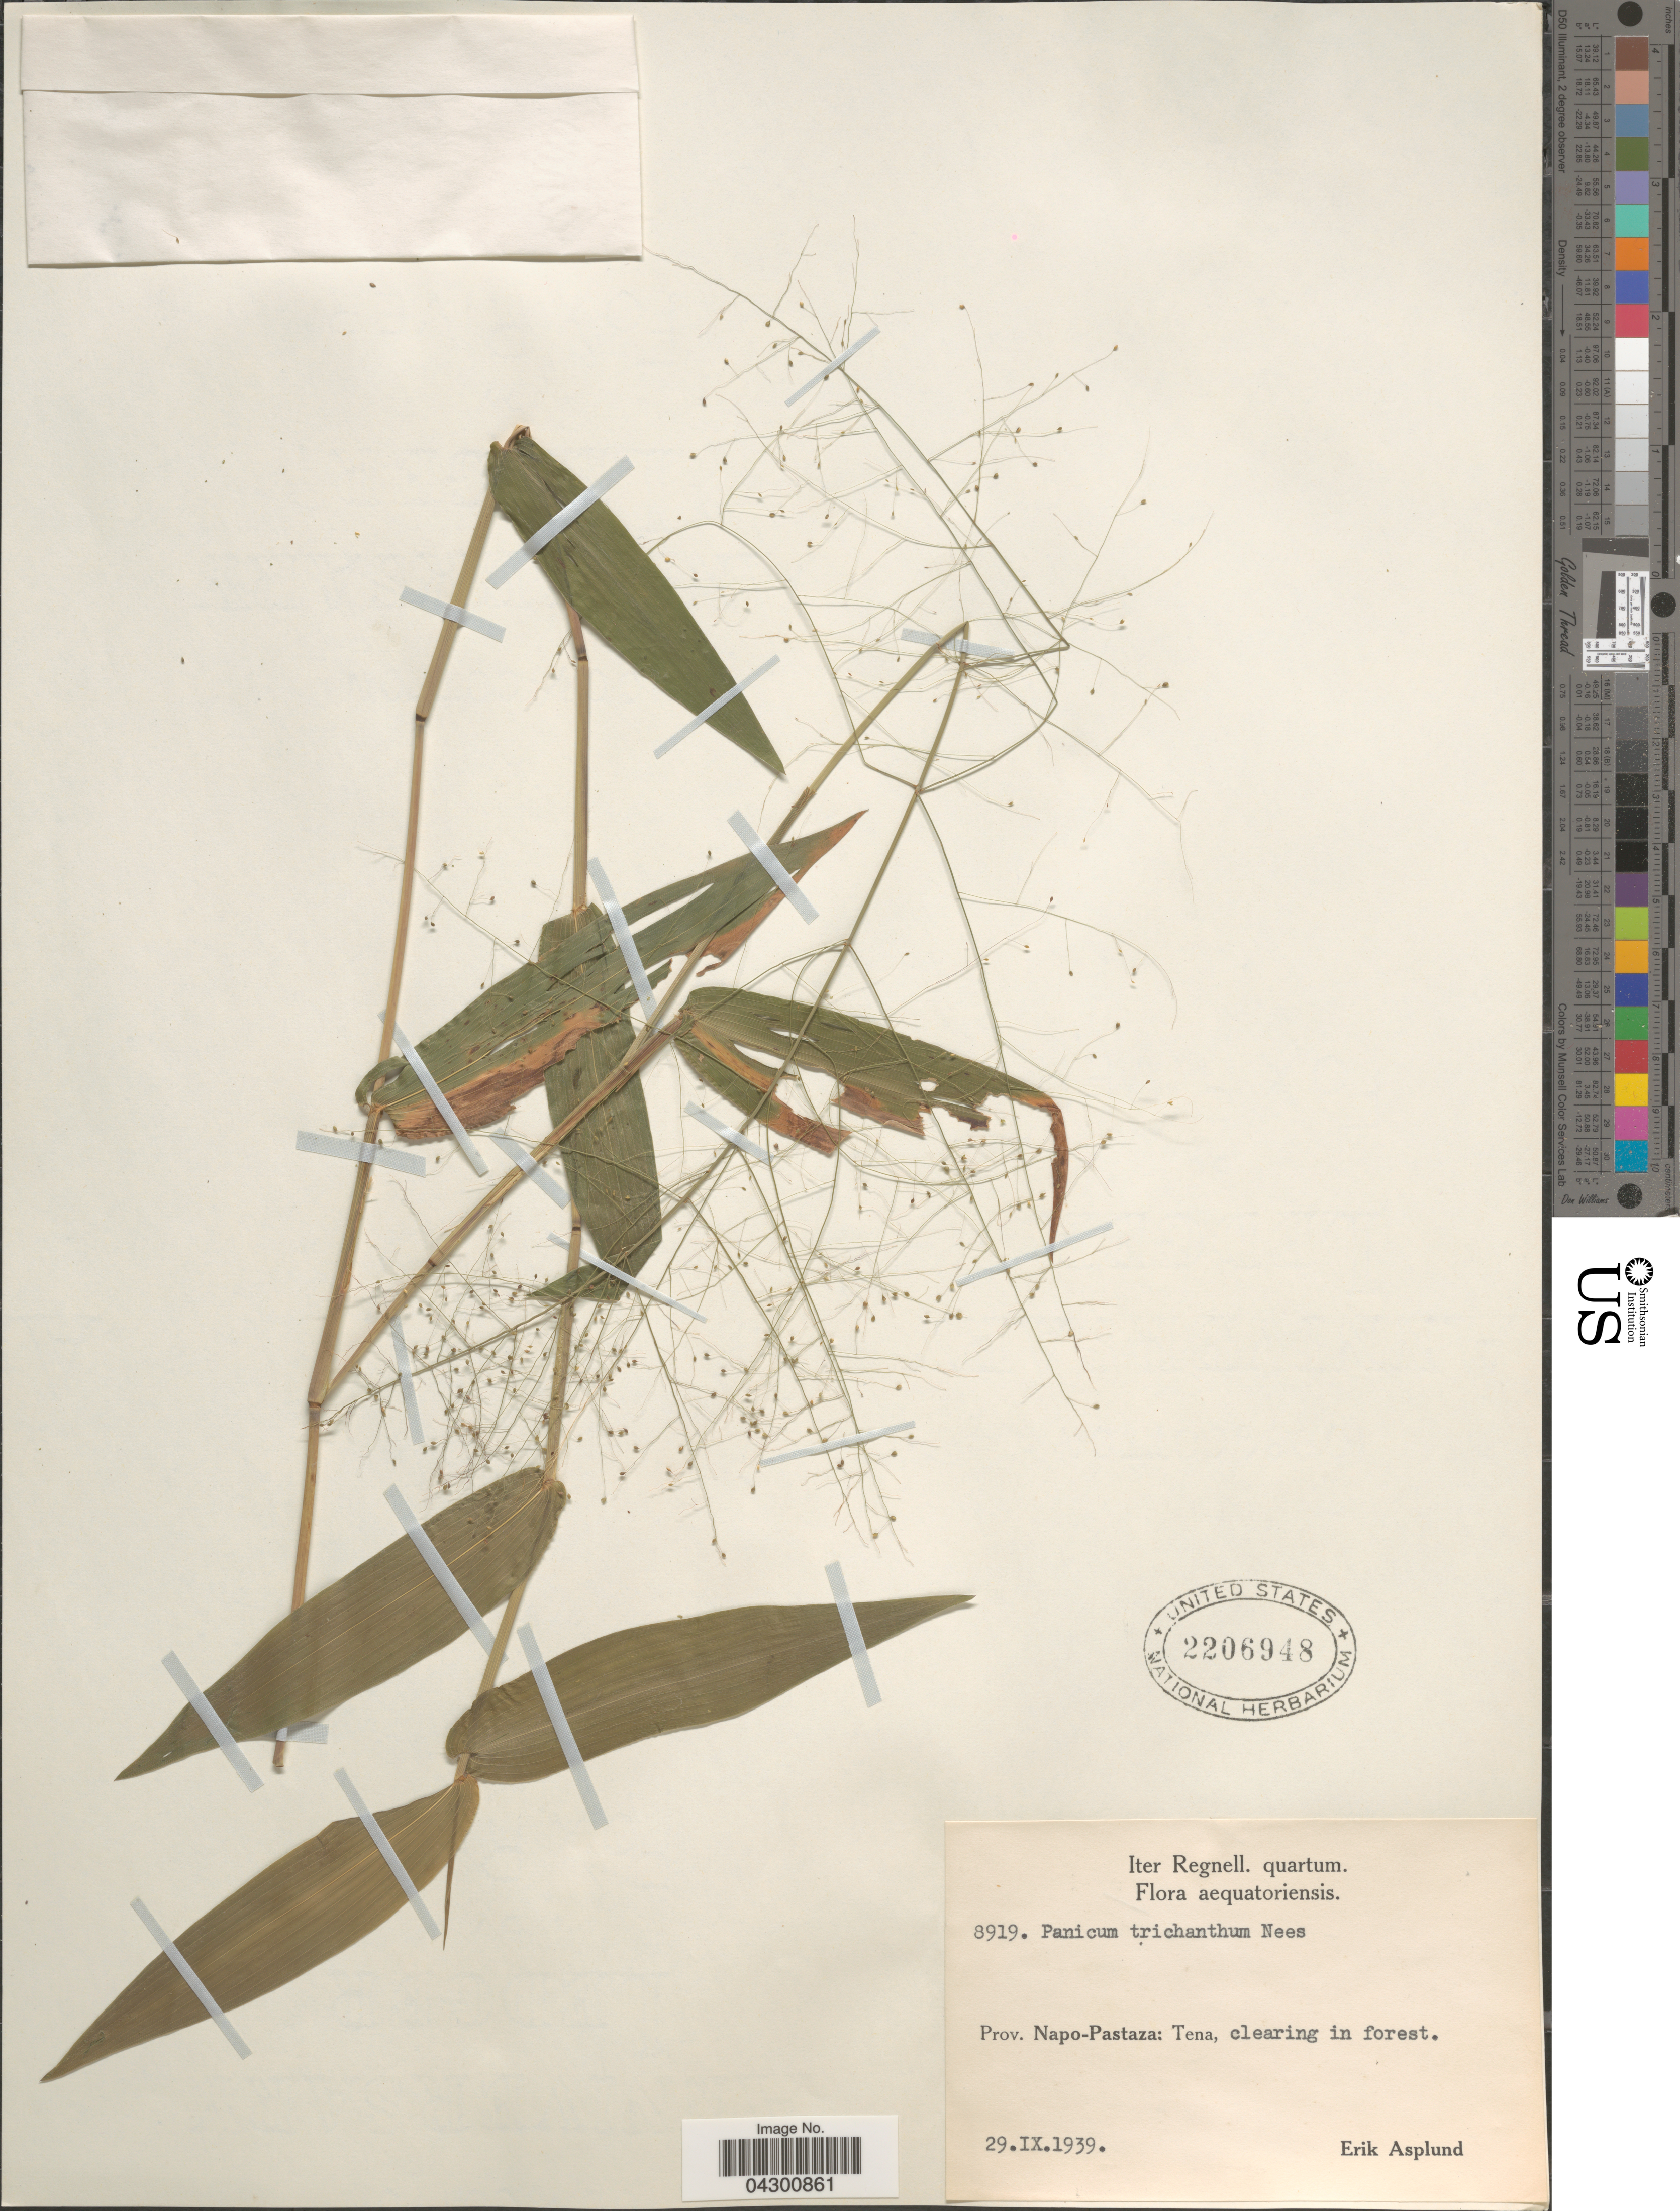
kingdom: Plantae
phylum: Tracheophyta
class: Liliopsida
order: Poales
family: Poaceae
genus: Panicum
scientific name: Panicum trichanthum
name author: Nees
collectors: E. Asplund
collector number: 8919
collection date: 1939-09-29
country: Ecuador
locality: Iter Regnell. quartum. Prov. Napa-Pastaza: Tena, clearing in forest.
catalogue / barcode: US 2206948